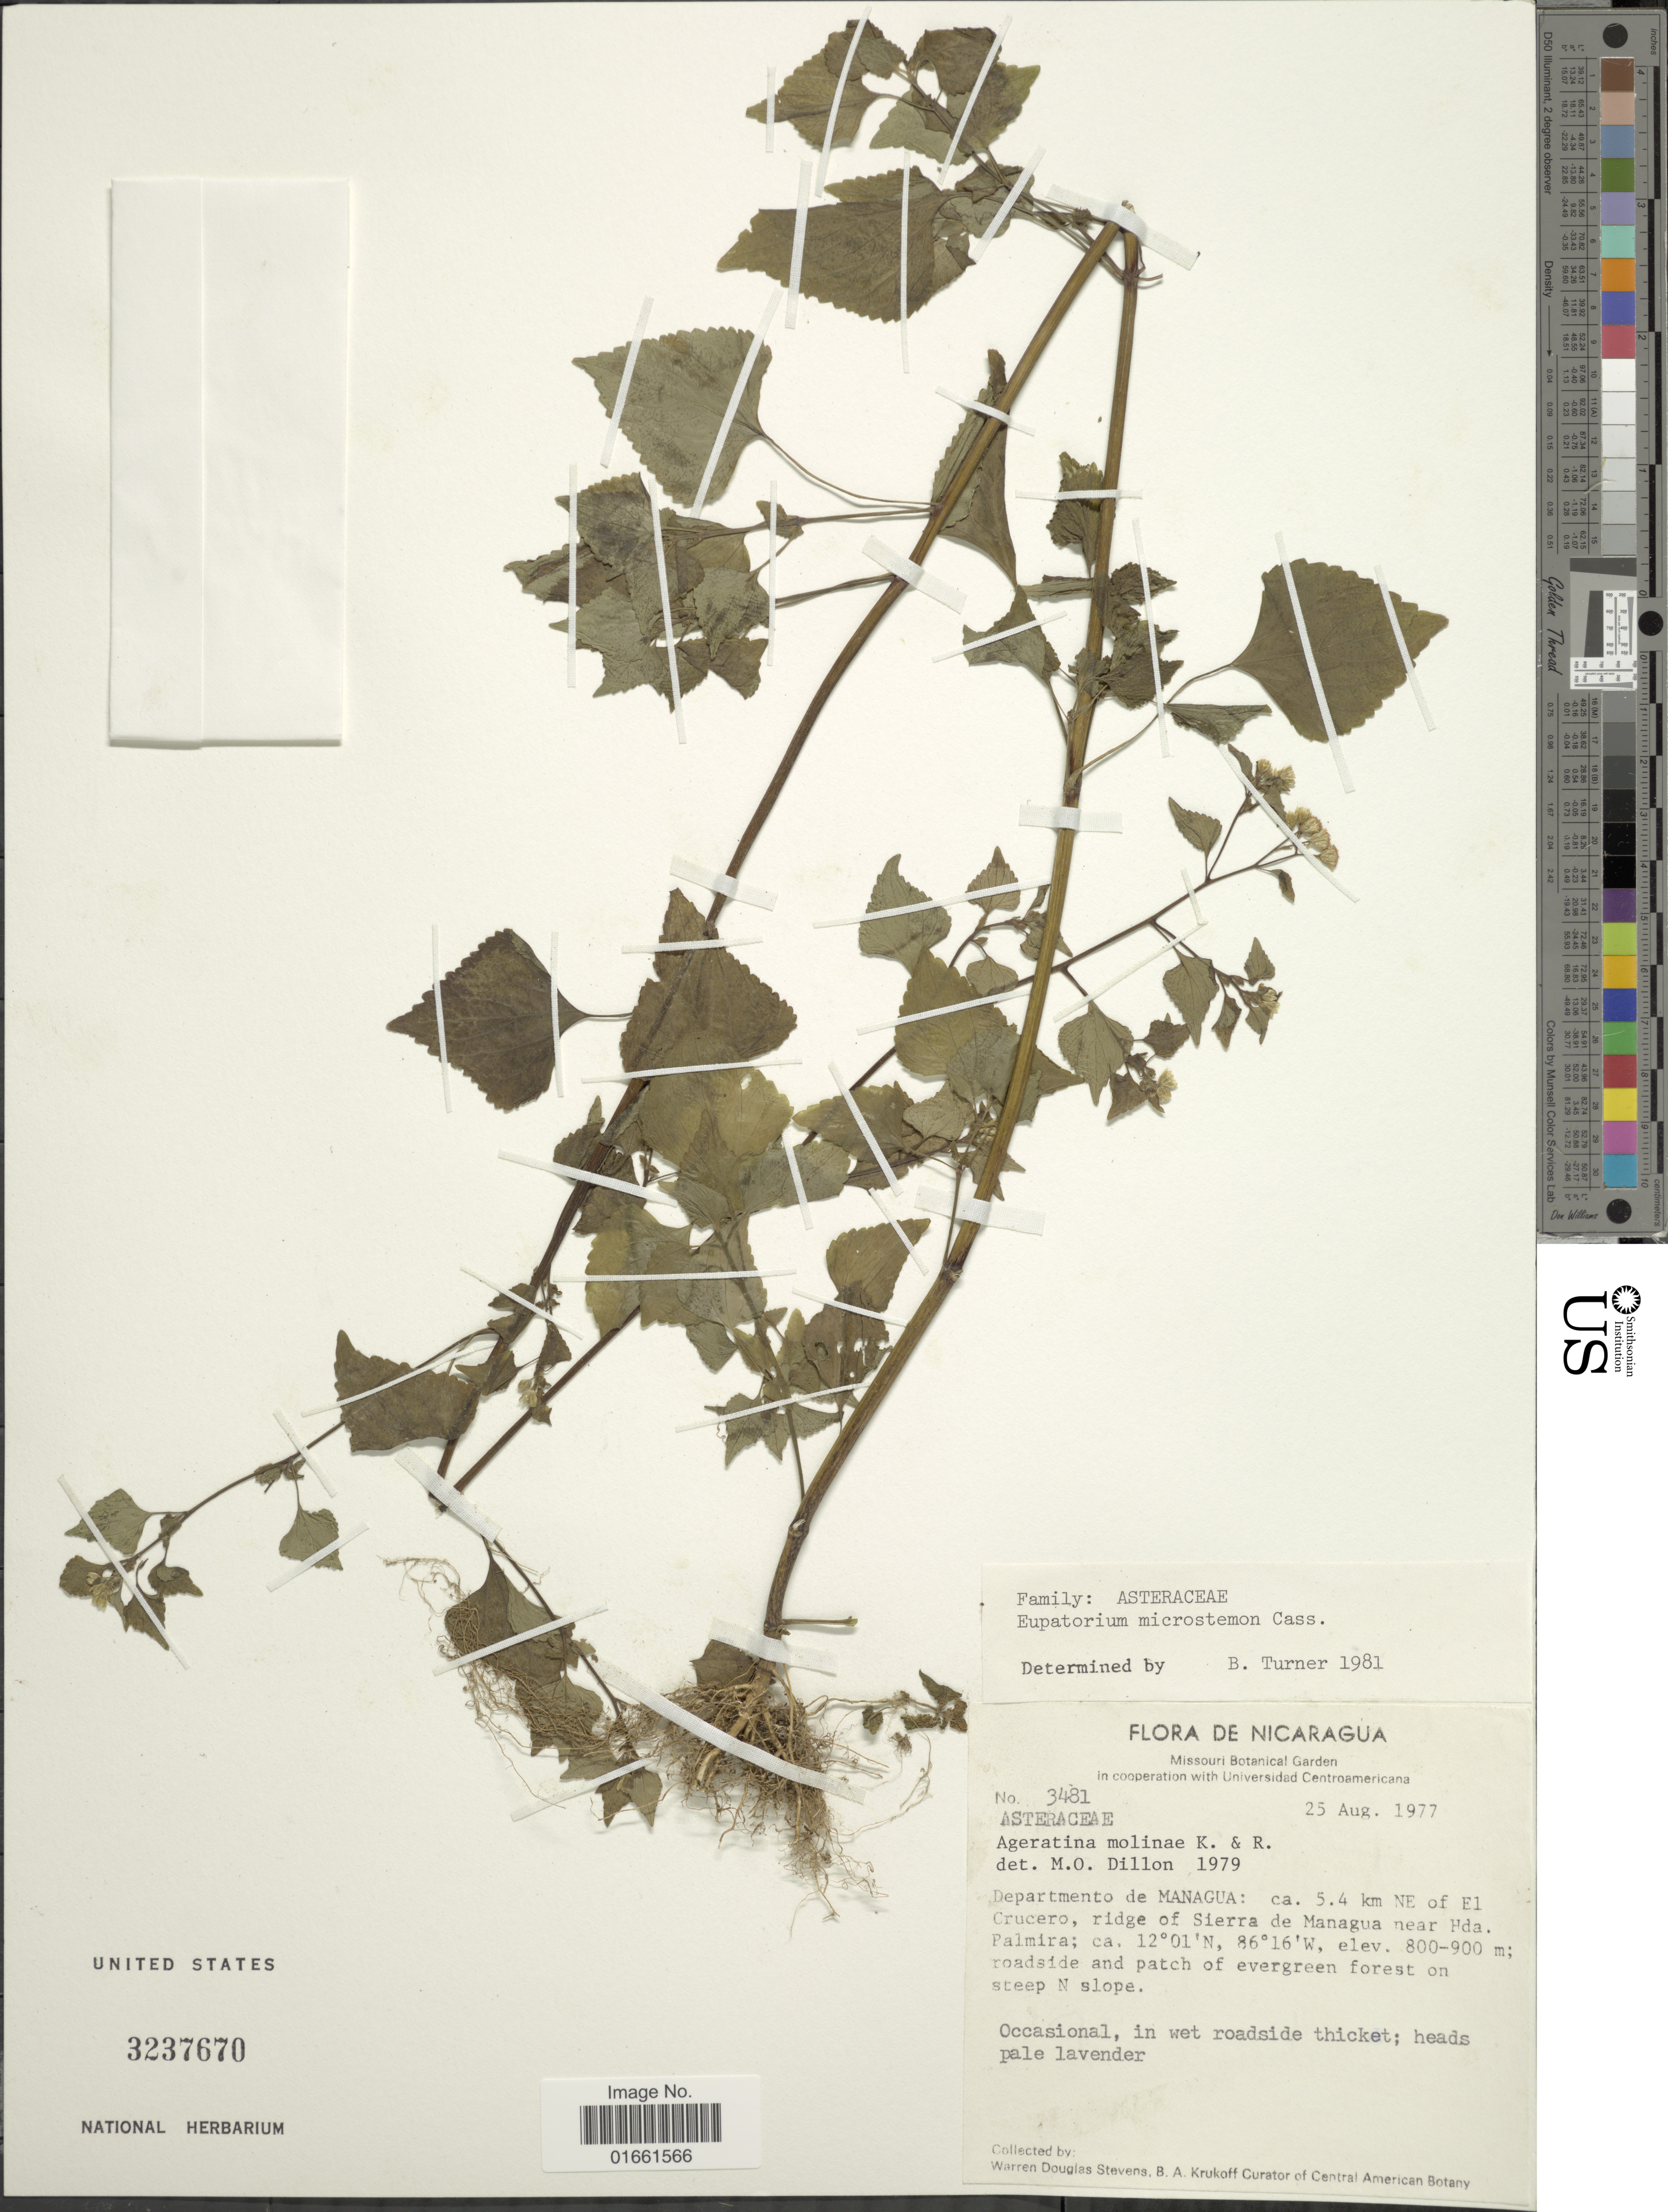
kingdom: Plantae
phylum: Tracheophyta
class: Magnoliopsida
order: Asterales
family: Asteraceae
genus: Fleischmannia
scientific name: Fleischmannia microstemon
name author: (Cass.) R.M. King & H. Rob.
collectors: W. D. Stevens & B. A. Krukoff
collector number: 3481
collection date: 1977-08-25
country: Nicaragua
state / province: Managua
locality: Departmento de Managua, ca 5.4 km NE of El Crucero, ridge of Sierra de Managua near Hda, Palmira, roadside of patch of evergreen forest on steep N slope.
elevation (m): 800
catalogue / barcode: US 3237670